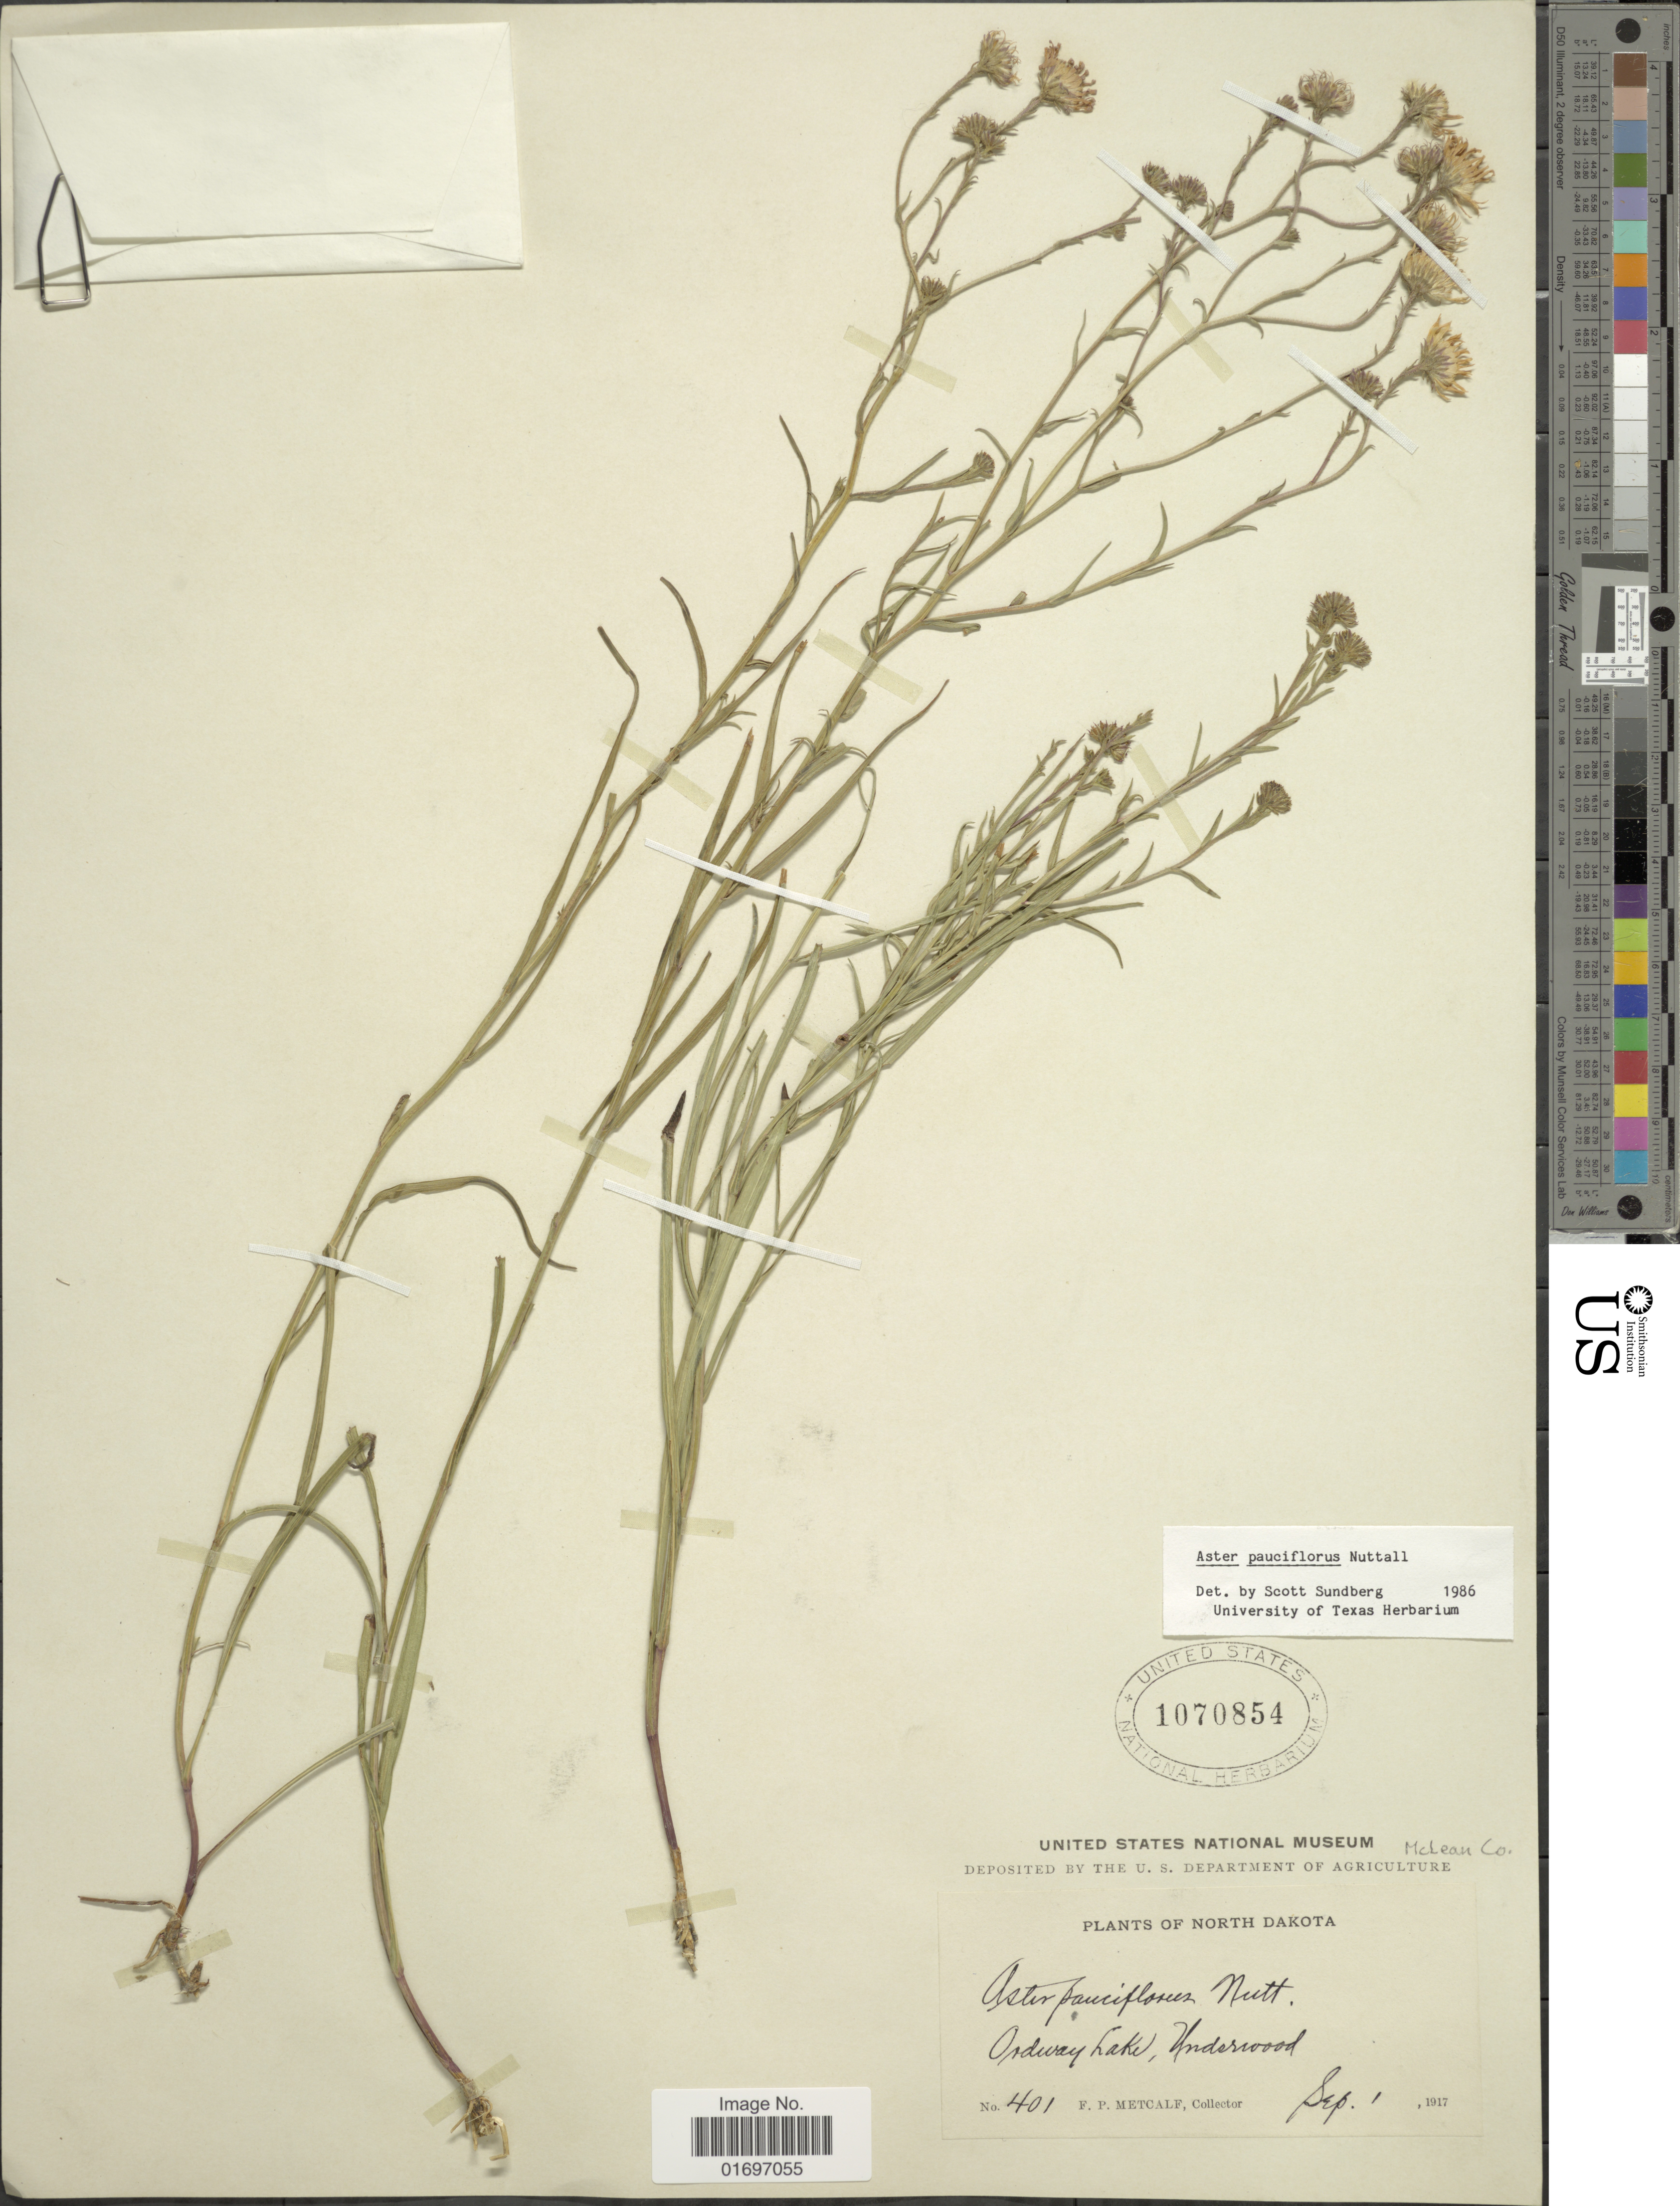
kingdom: Plantae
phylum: Tracheophyta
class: Magnoliopsida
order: Asterales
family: Asteraceae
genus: Almutaster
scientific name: Almutaster pauciflorus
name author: (Nutt.) Á. Löve & D. Löve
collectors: F. Metcalf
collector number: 401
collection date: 1917-09-01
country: United States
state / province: North Dakota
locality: North Dakota. Ordway Lake, Underwood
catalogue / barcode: US 1070854